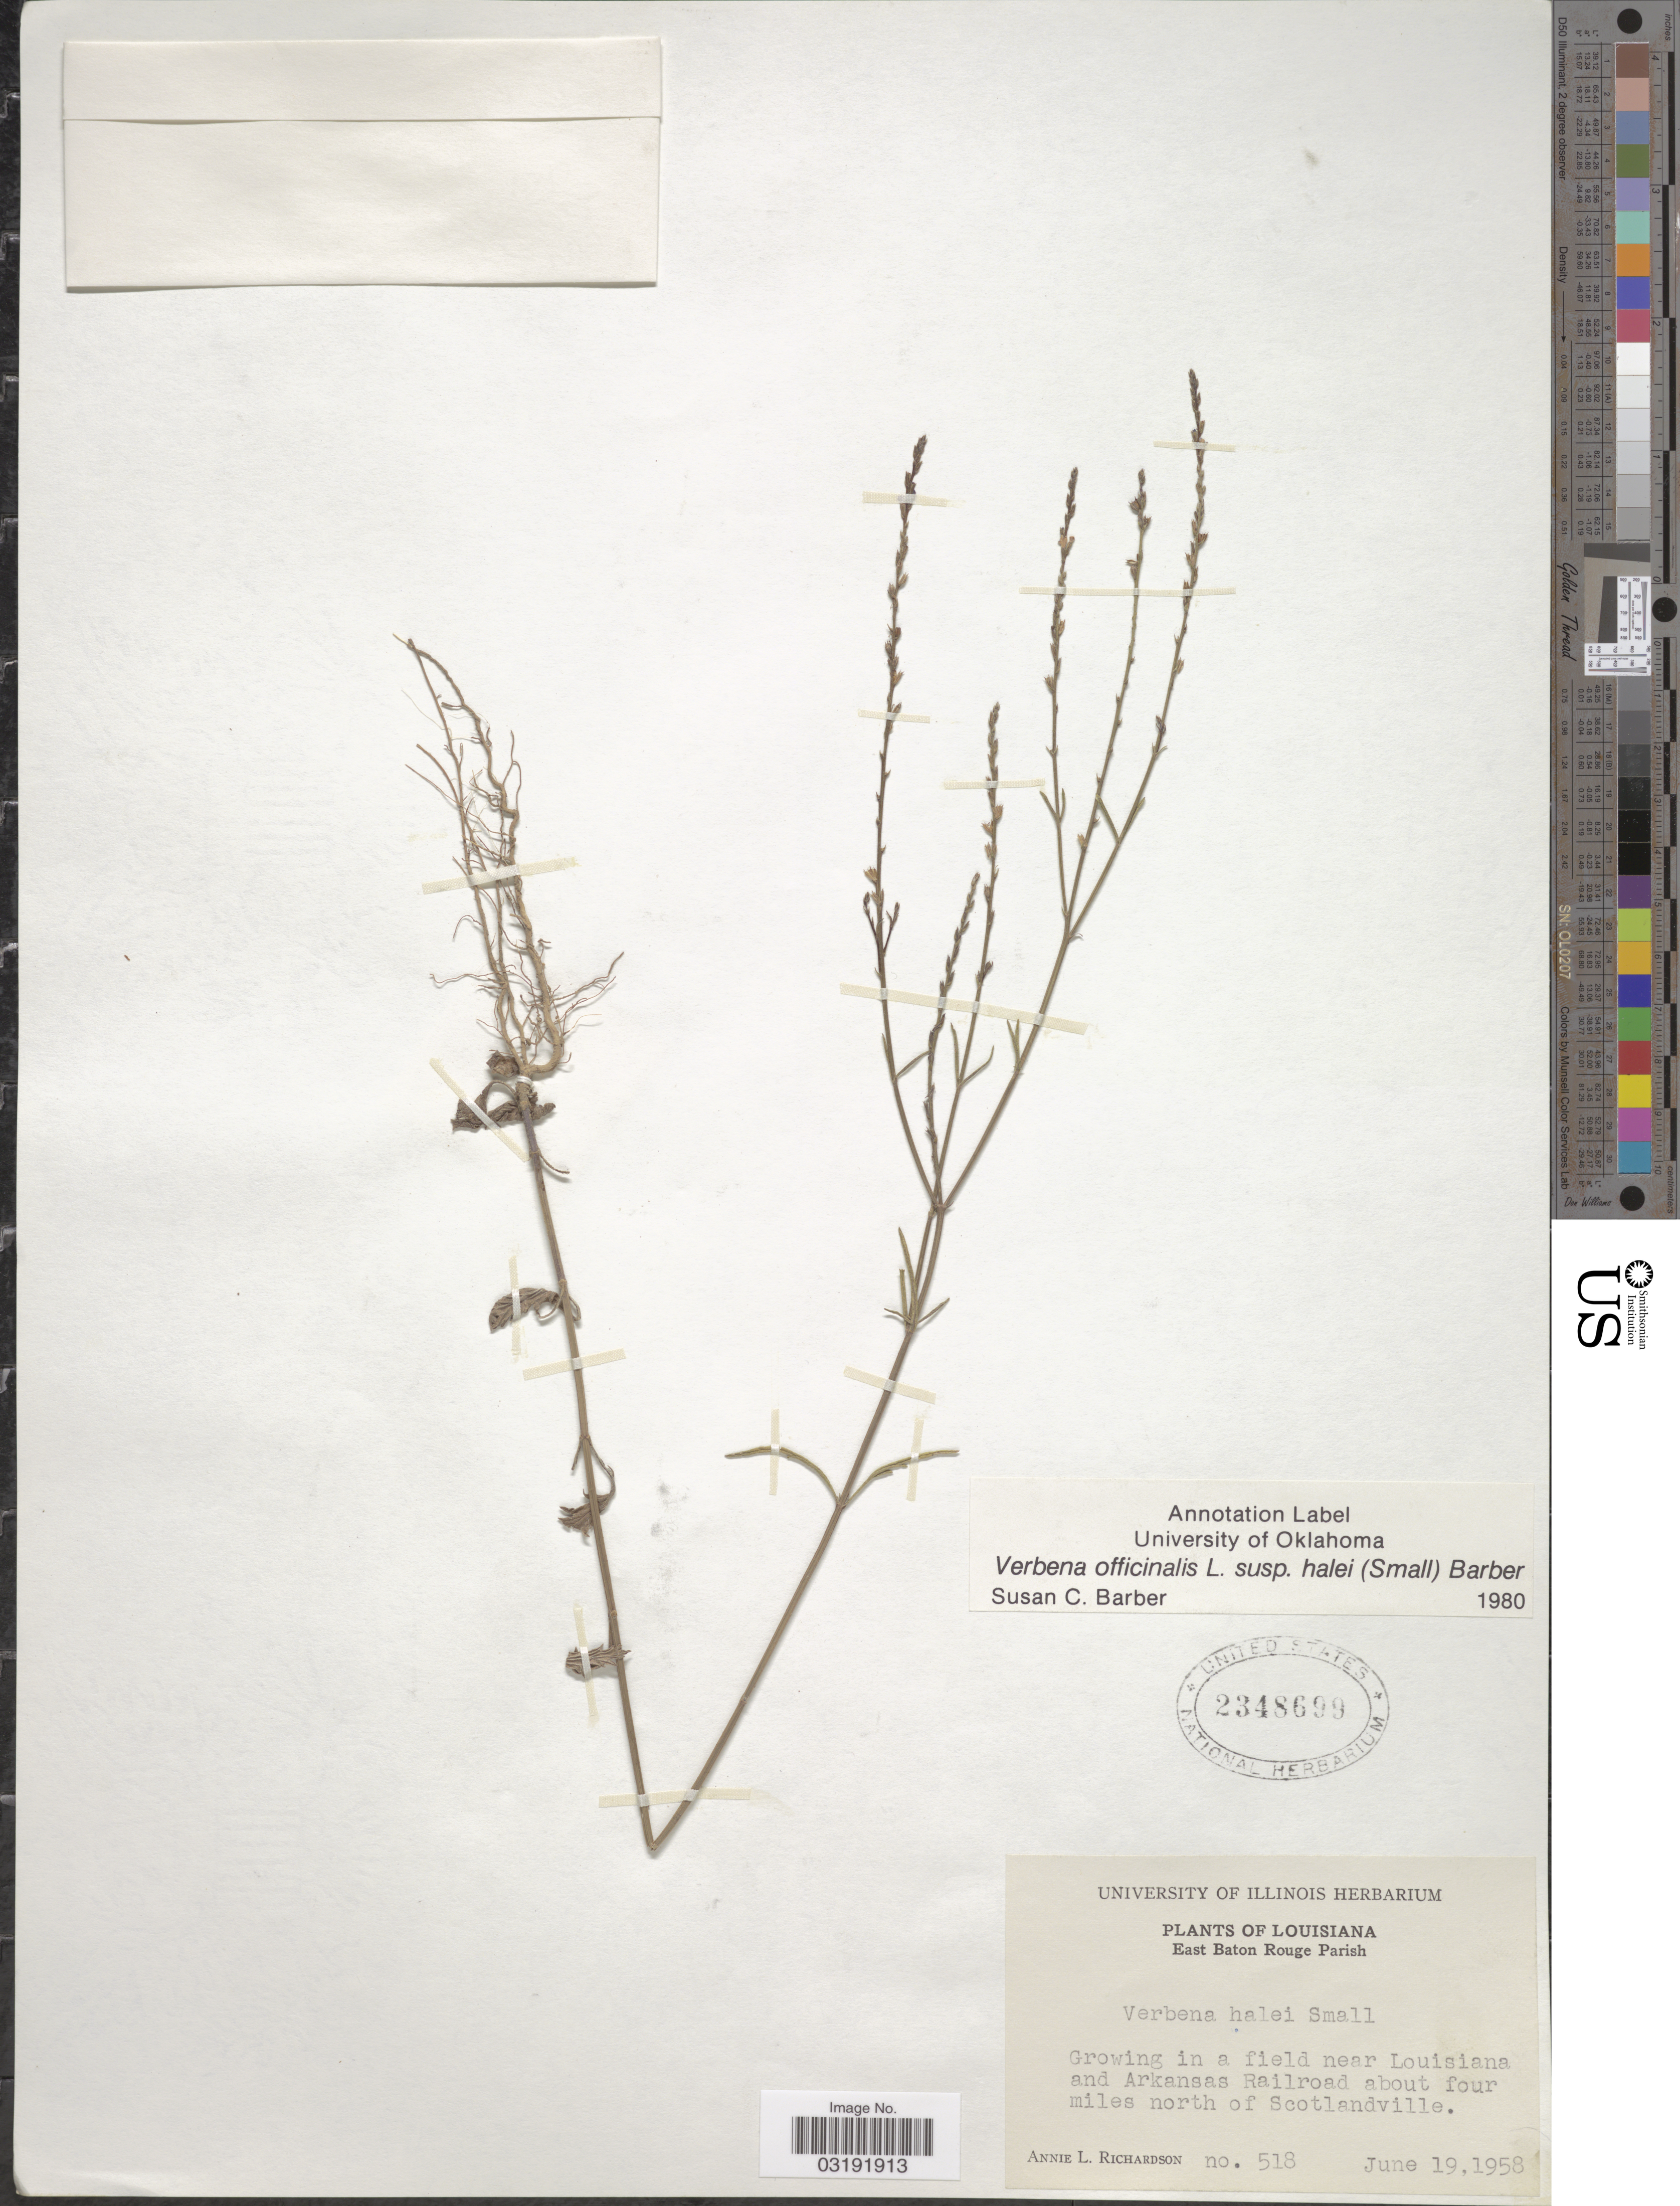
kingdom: Plantae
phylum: Tracheophyta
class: Magnoliopsida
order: Lamiales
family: Verbenaceae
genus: Verbena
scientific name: Verbena officinalis subsp. halei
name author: L.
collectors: A. L. Richardson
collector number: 518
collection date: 1958-06-19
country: United States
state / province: Louisiana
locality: East Baton Rouge Parish. Growing in a field near Louisiana and Arkansas Railroad about four miles north of Scotlandville.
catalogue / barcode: US 2348699